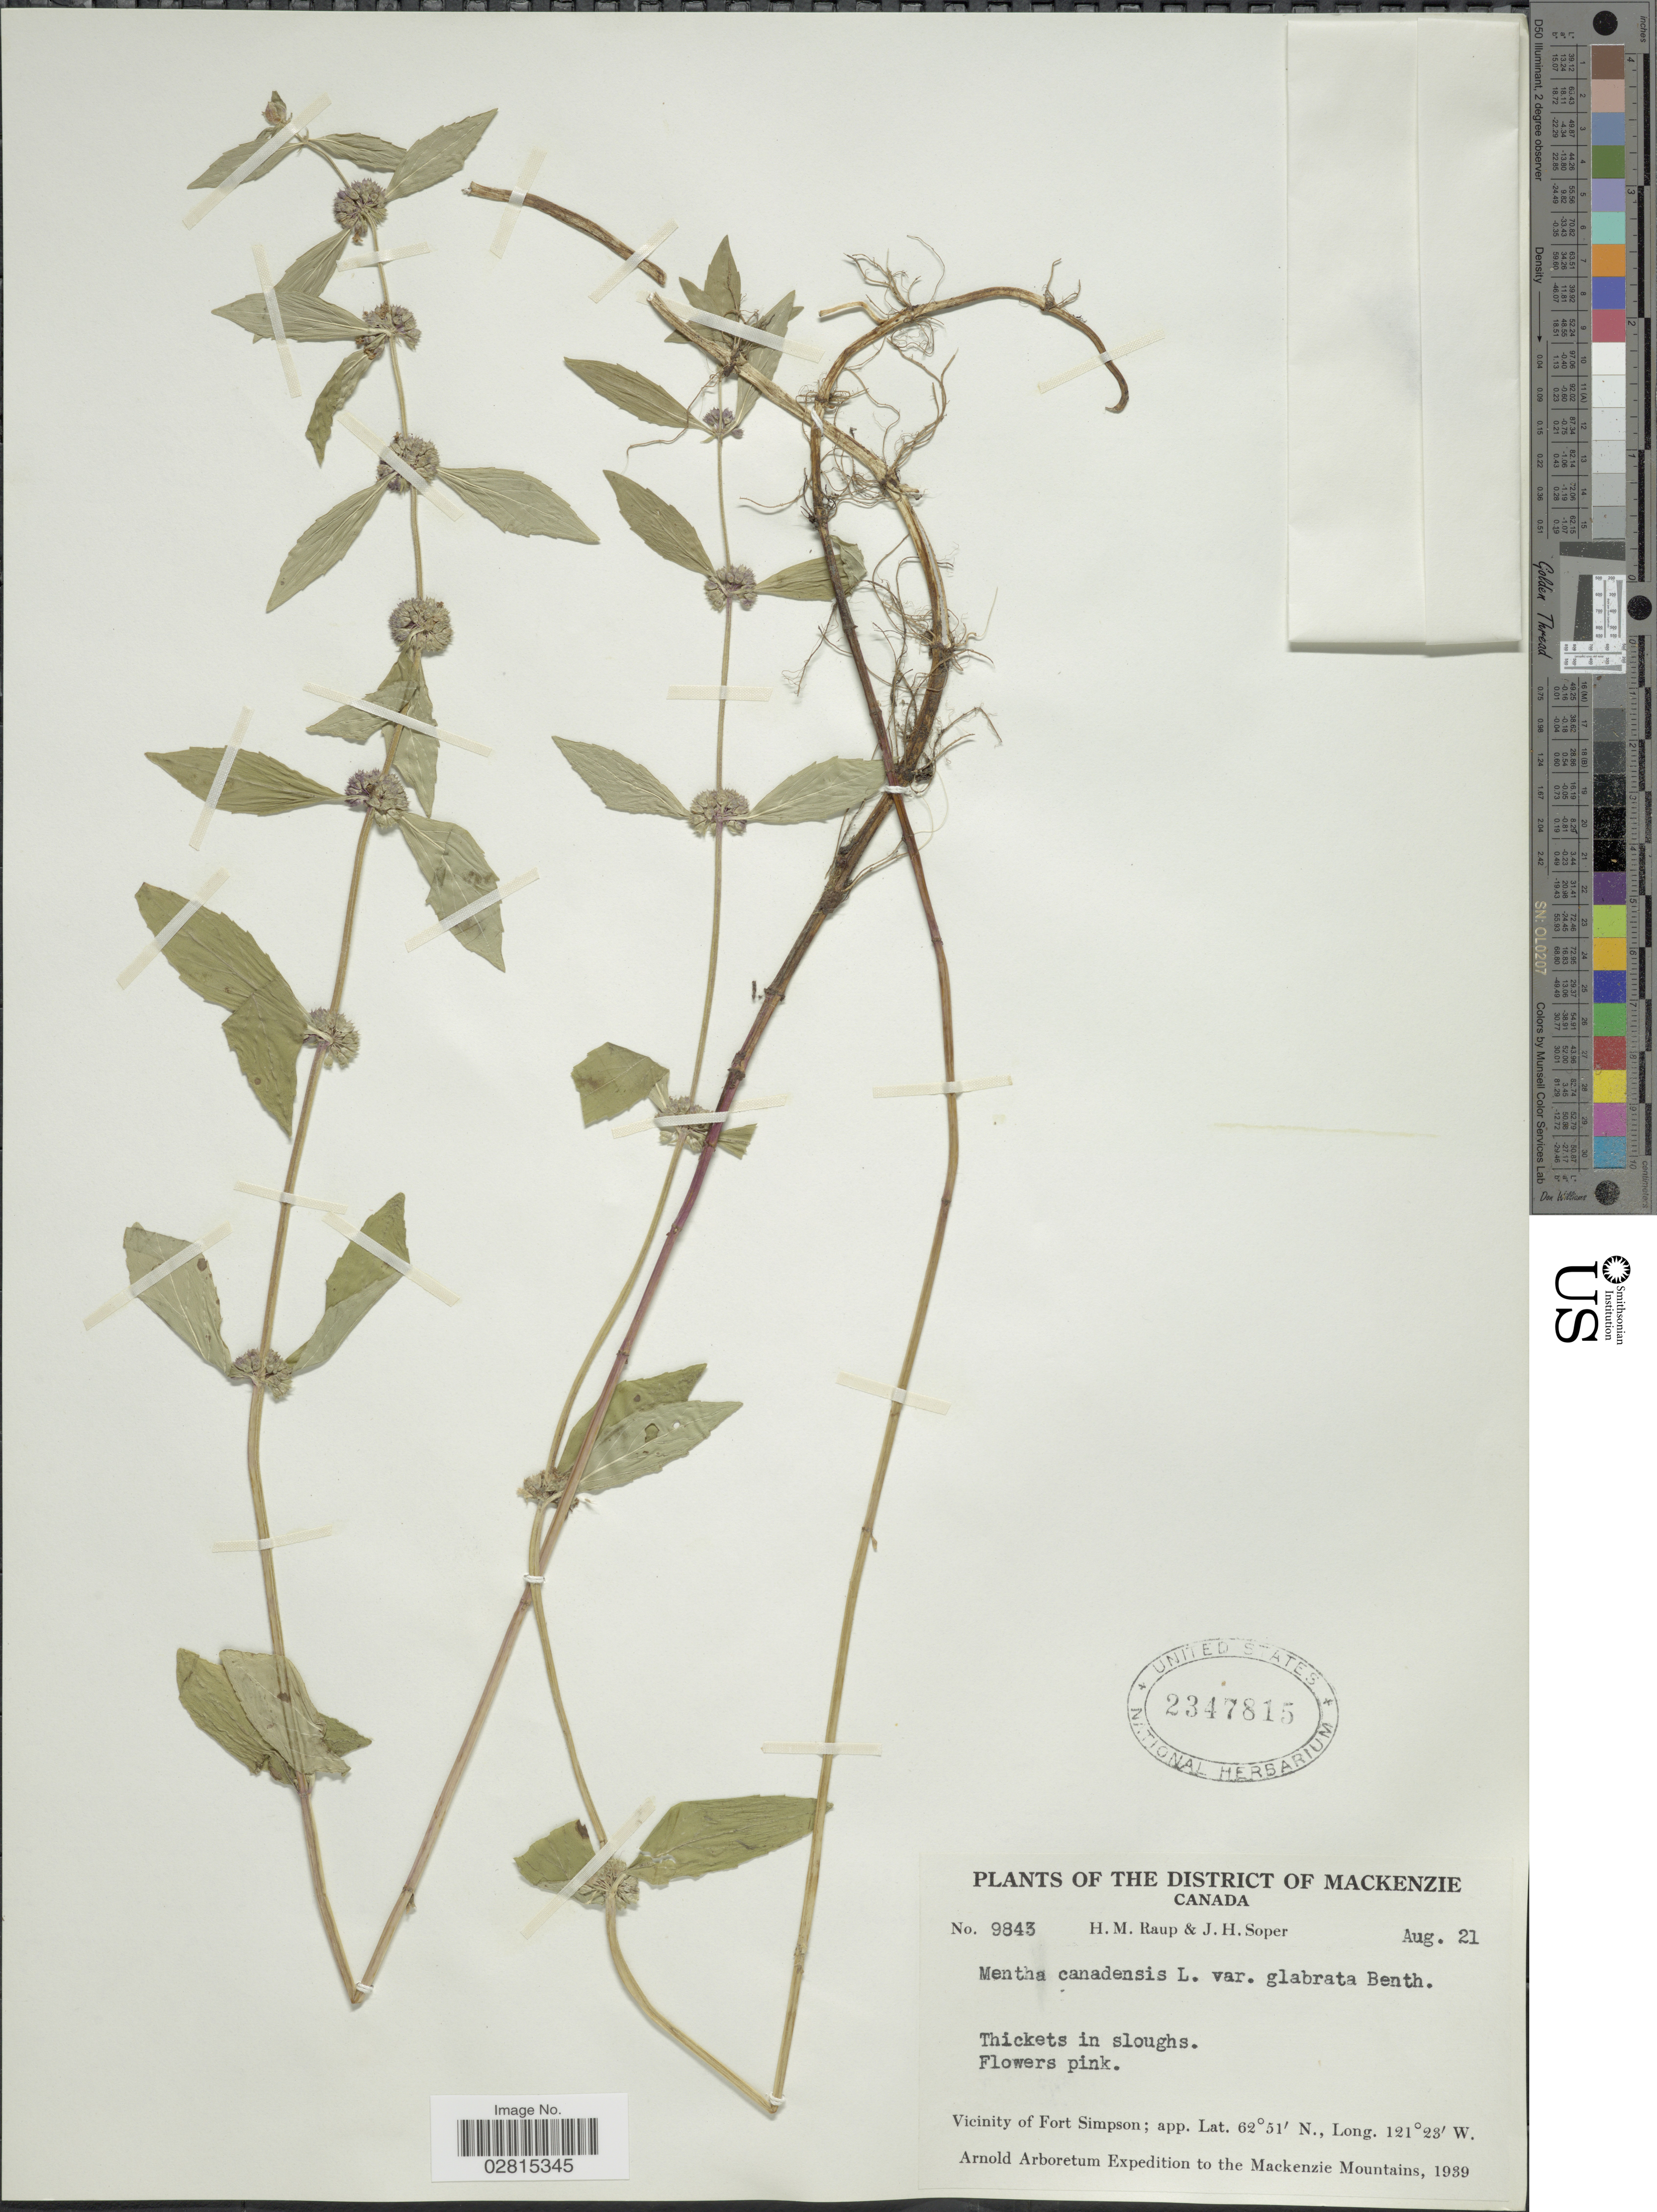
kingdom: Plantae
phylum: Tracheophyta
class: Magnoliopsida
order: Lamiales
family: Lamiaceae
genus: Mentha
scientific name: Mentha canadensis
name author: L.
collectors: H. Raup & J. H. Soper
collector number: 9843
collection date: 1939-08-21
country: Canada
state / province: Northwest Territories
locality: District of Mackenzie. Vicinity of Fort Simpson. Mackenzie Mountains.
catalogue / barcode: US 2347815